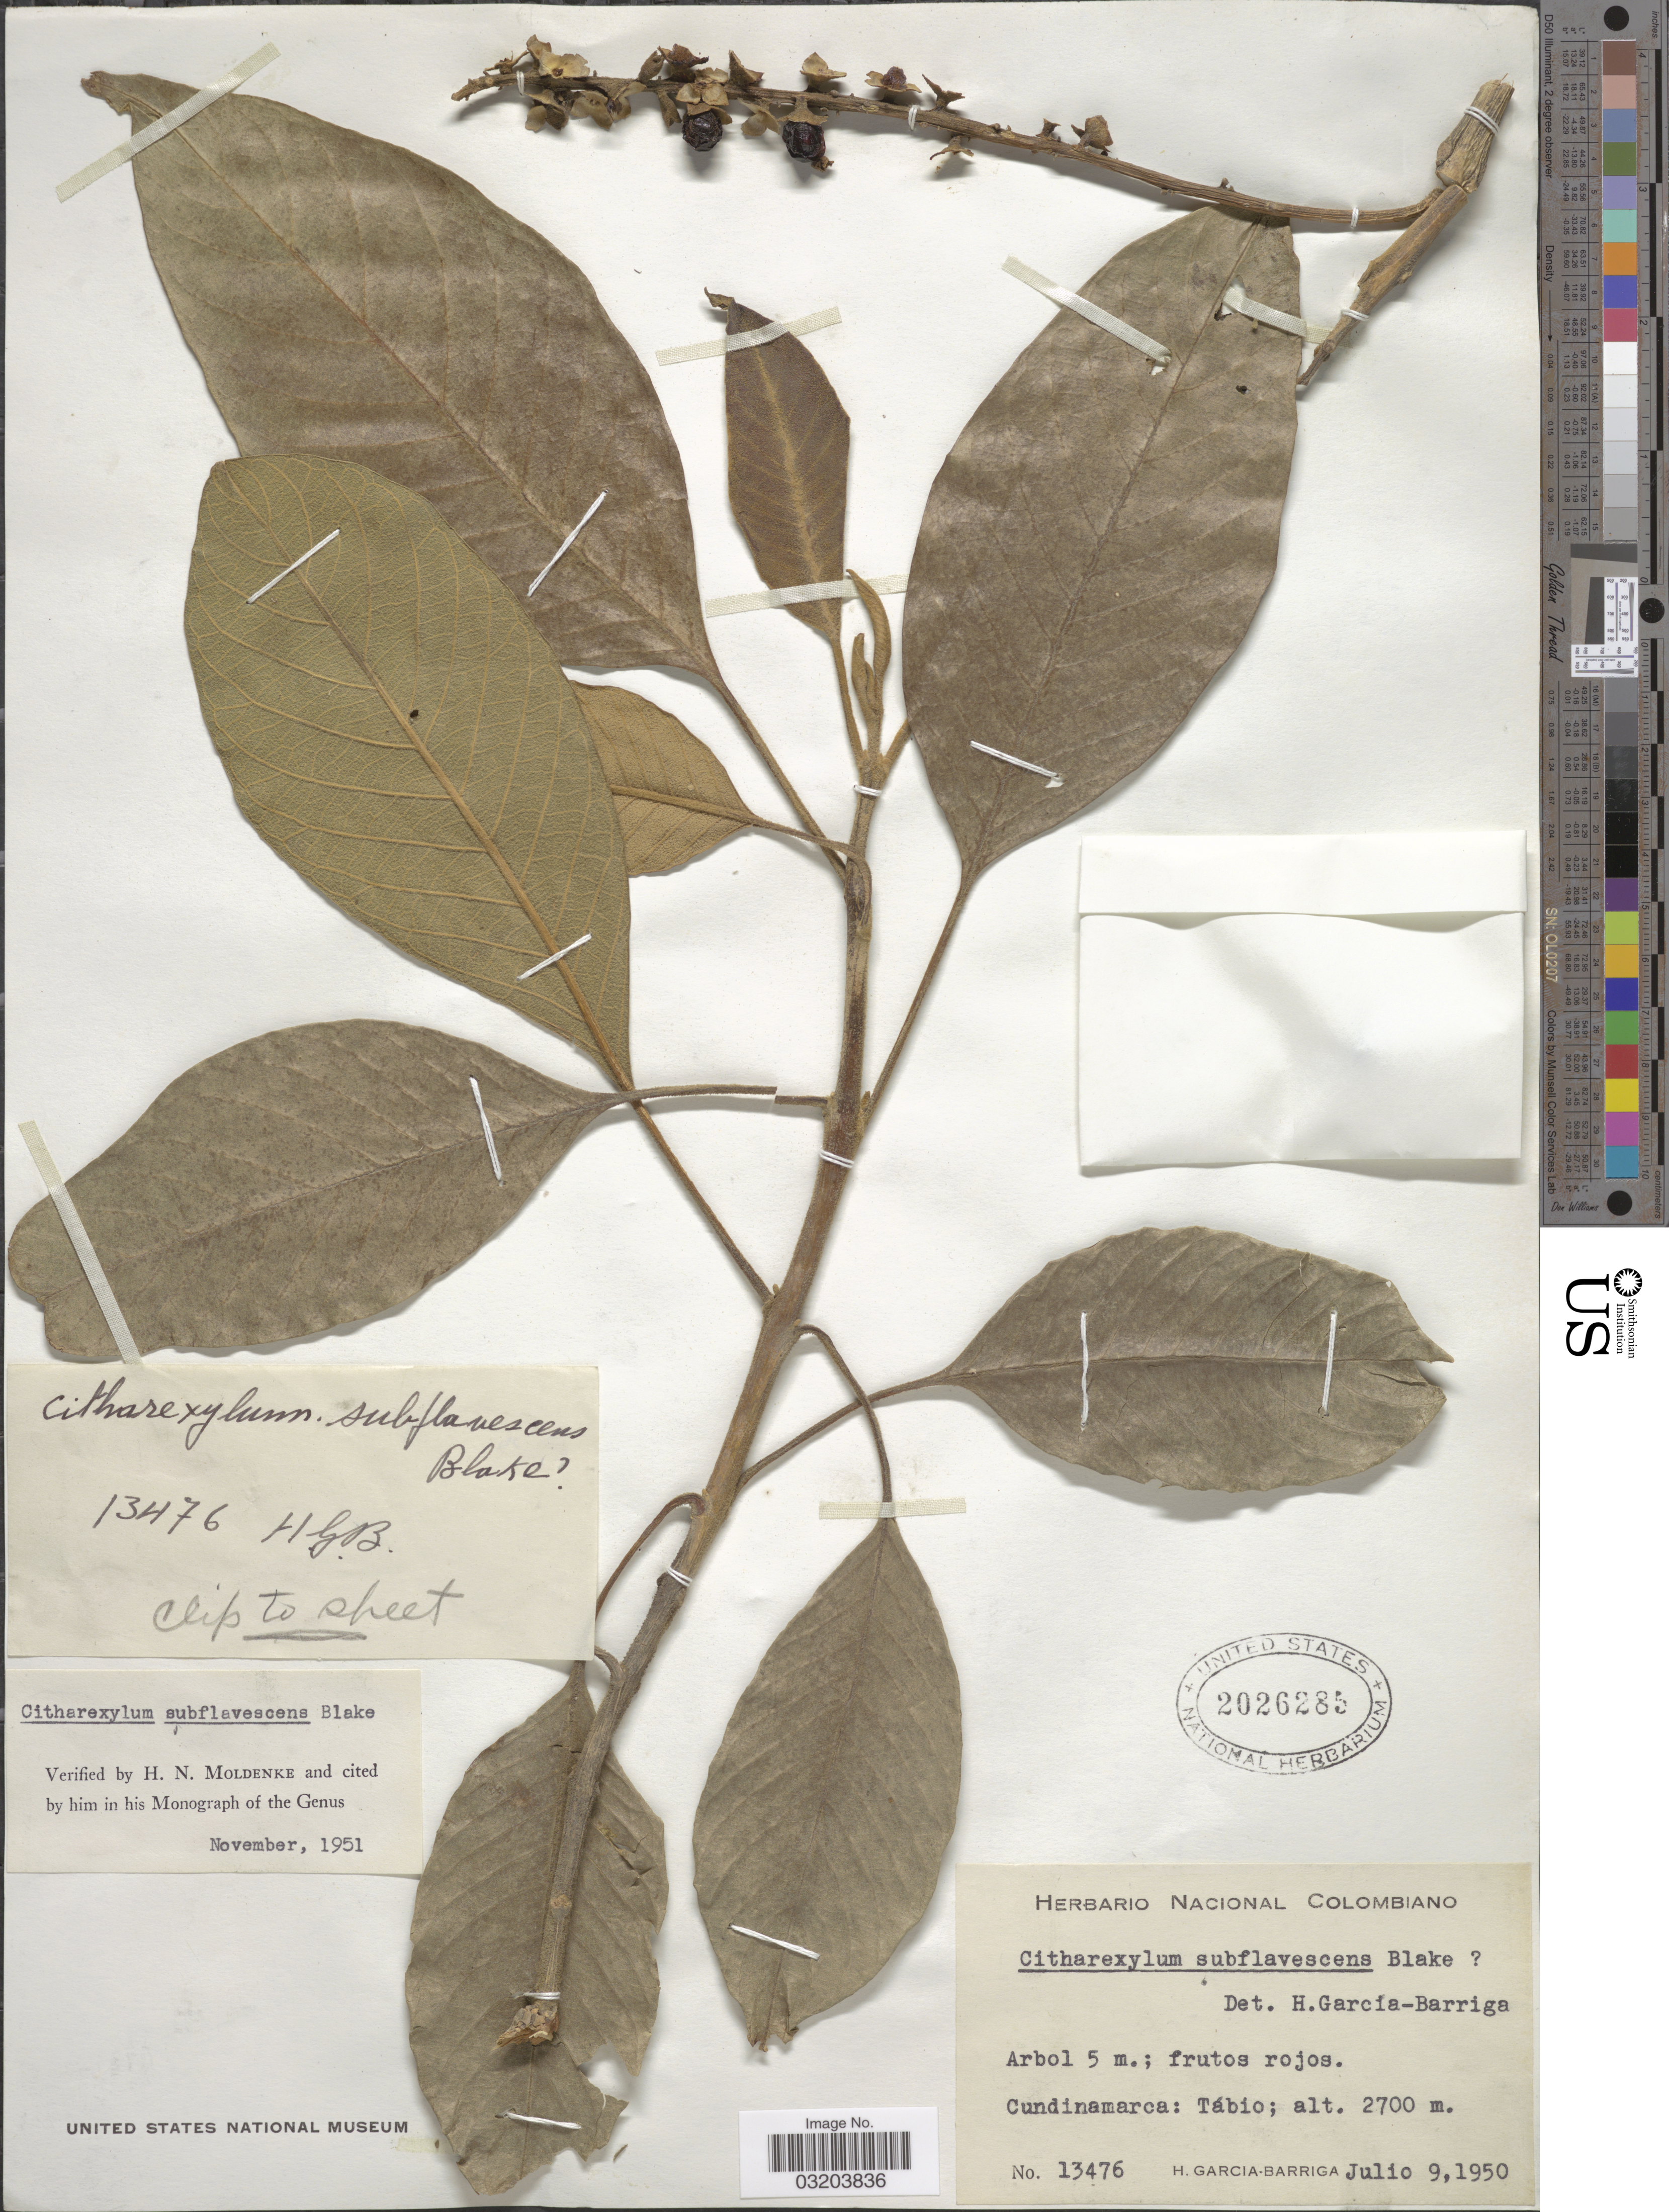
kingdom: Plantae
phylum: Tracheophyta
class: Magnoliopsida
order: Lamiales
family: Verbenaceae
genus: Citharexylum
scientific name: Citharexylum subflavescens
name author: S.F. Blake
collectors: H. García Barriga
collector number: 13476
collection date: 1950-07-09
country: Colombia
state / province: Cundinamarca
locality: Tábio.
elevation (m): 2700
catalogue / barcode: US 2026285